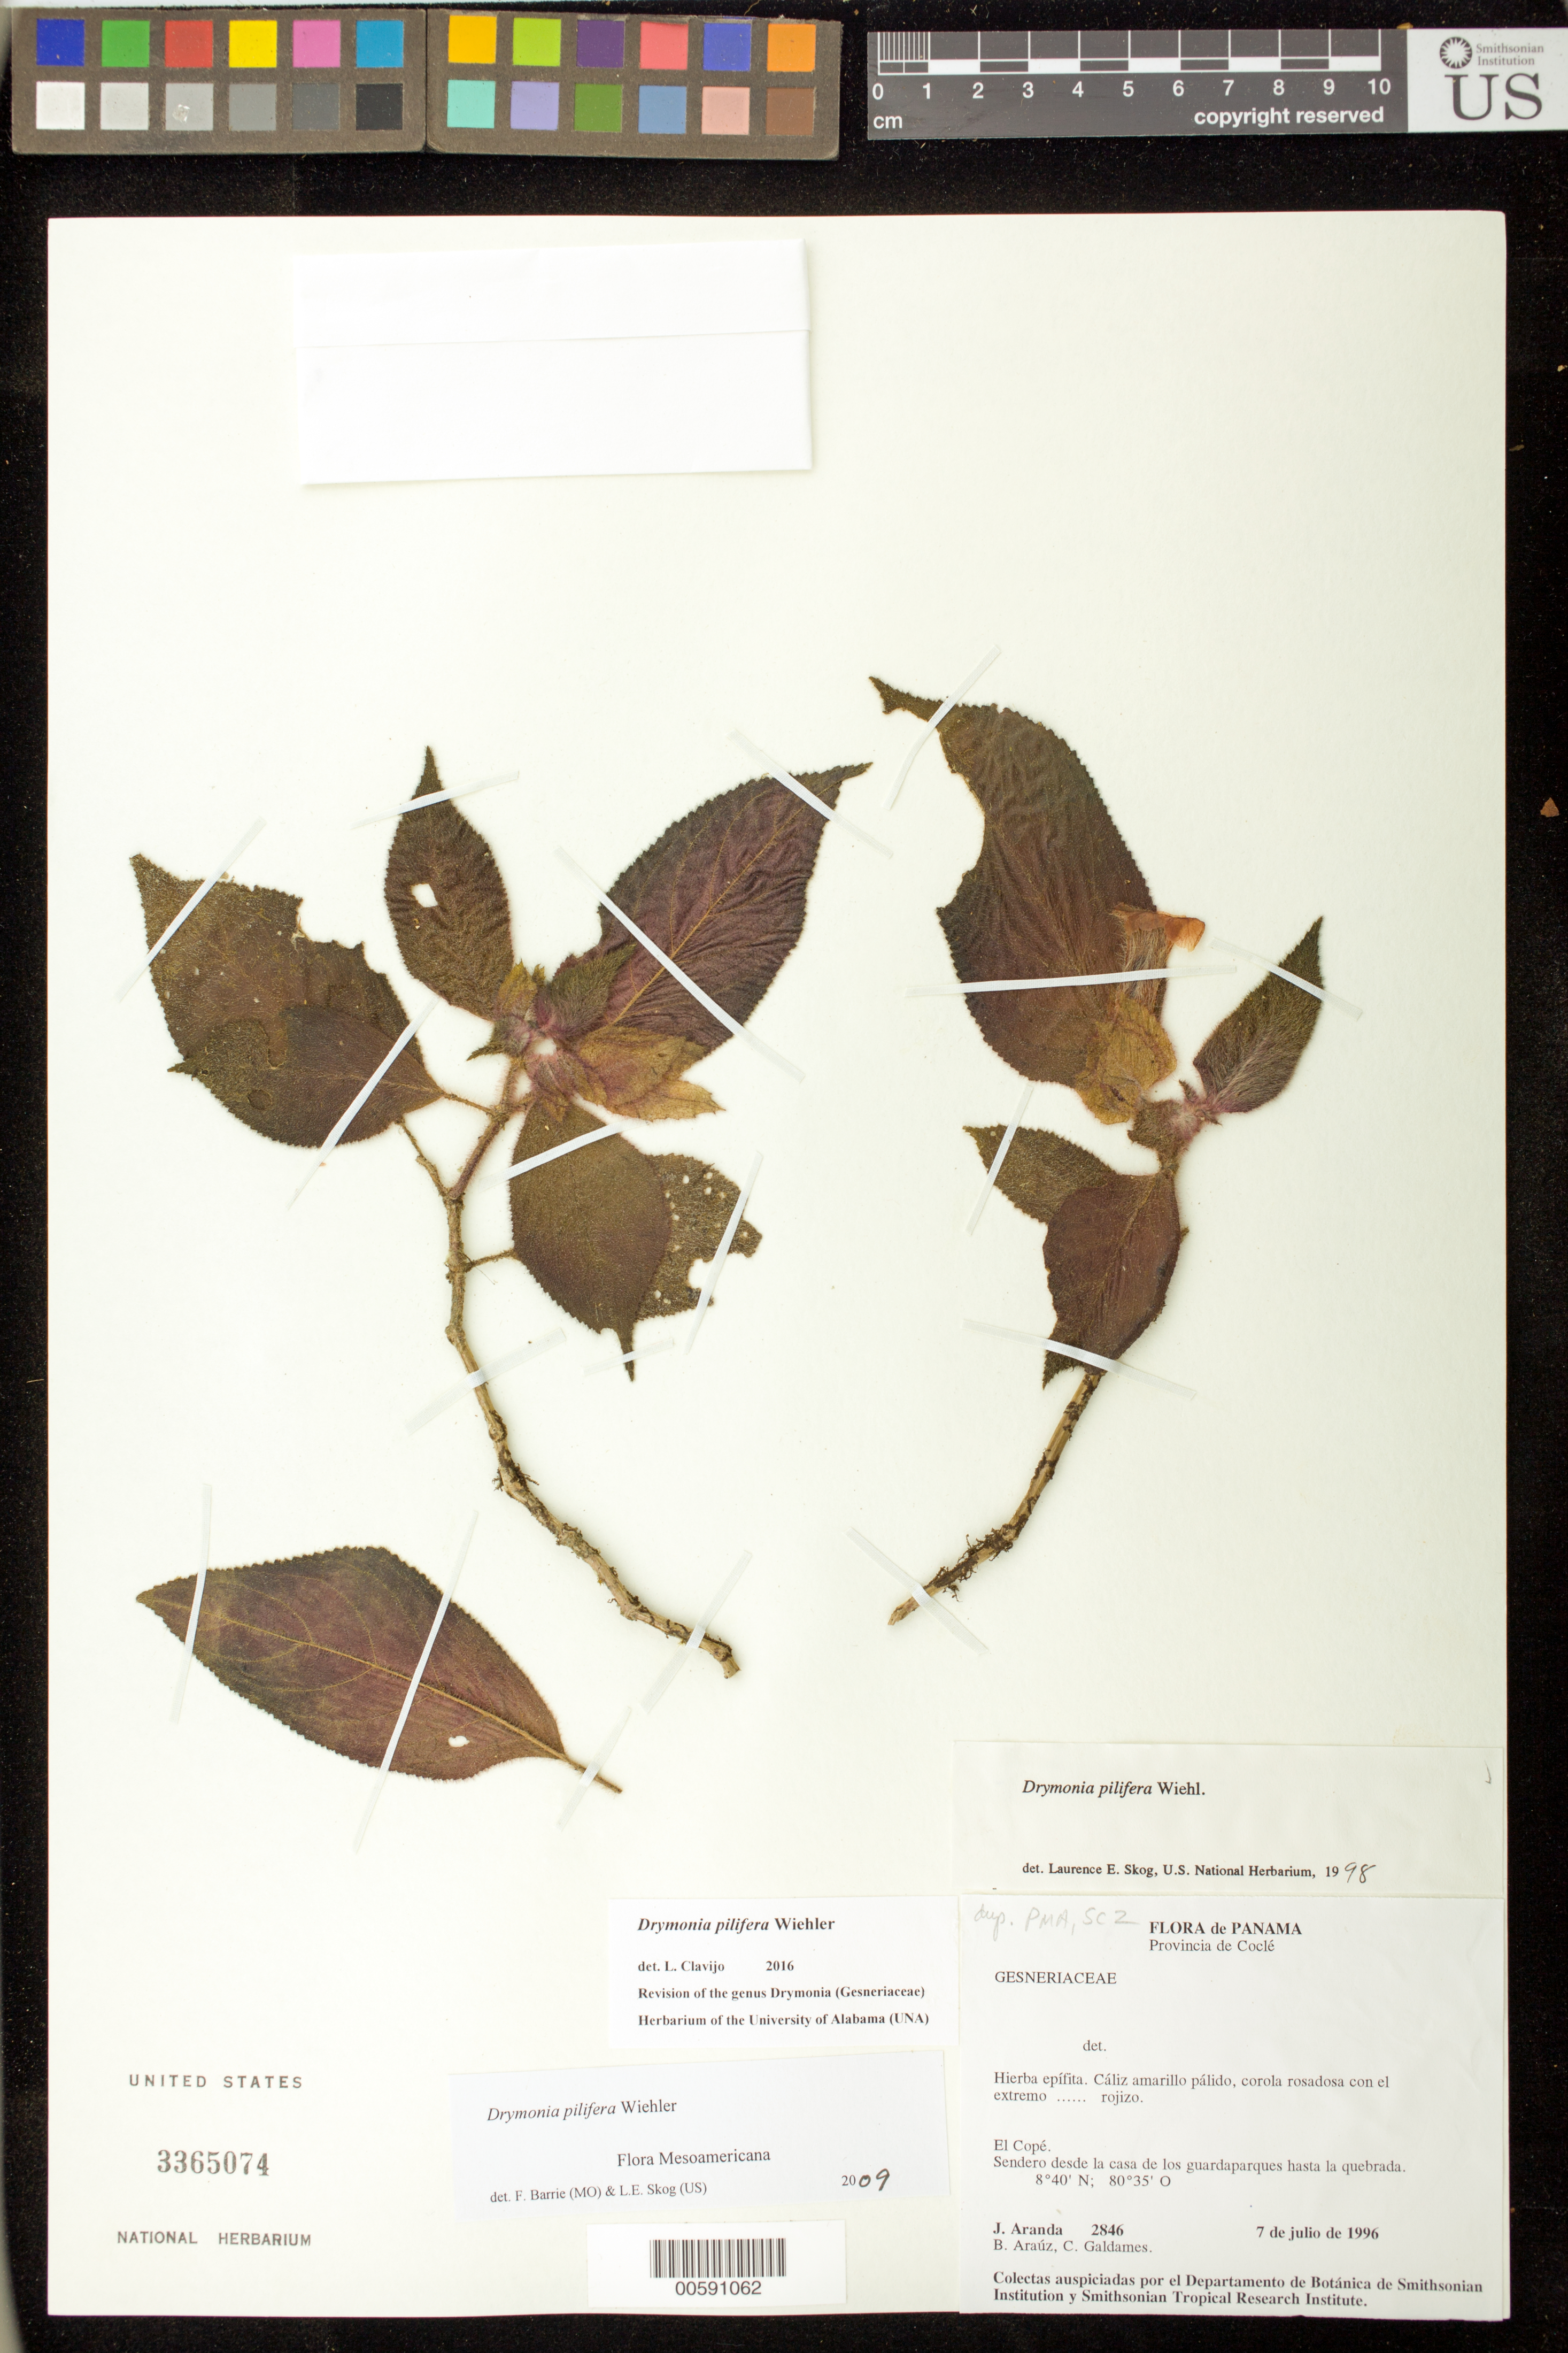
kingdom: Plantae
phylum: Tracheophyta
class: Magnoliopsida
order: Lamiales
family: Gesneriaceae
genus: Drymonia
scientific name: Drymonia pilifera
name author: Wiehler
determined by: Skog, Laurence E.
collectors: J. Aranda, B. Araúz & C. Galdames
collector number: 2846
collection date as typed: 07 Jul 1996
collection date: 1996-07-07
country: Panama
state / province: Coclé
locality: El Copé; sendero desde la casa de los guaraparques hasta la quebrada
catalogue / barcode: US 3365074